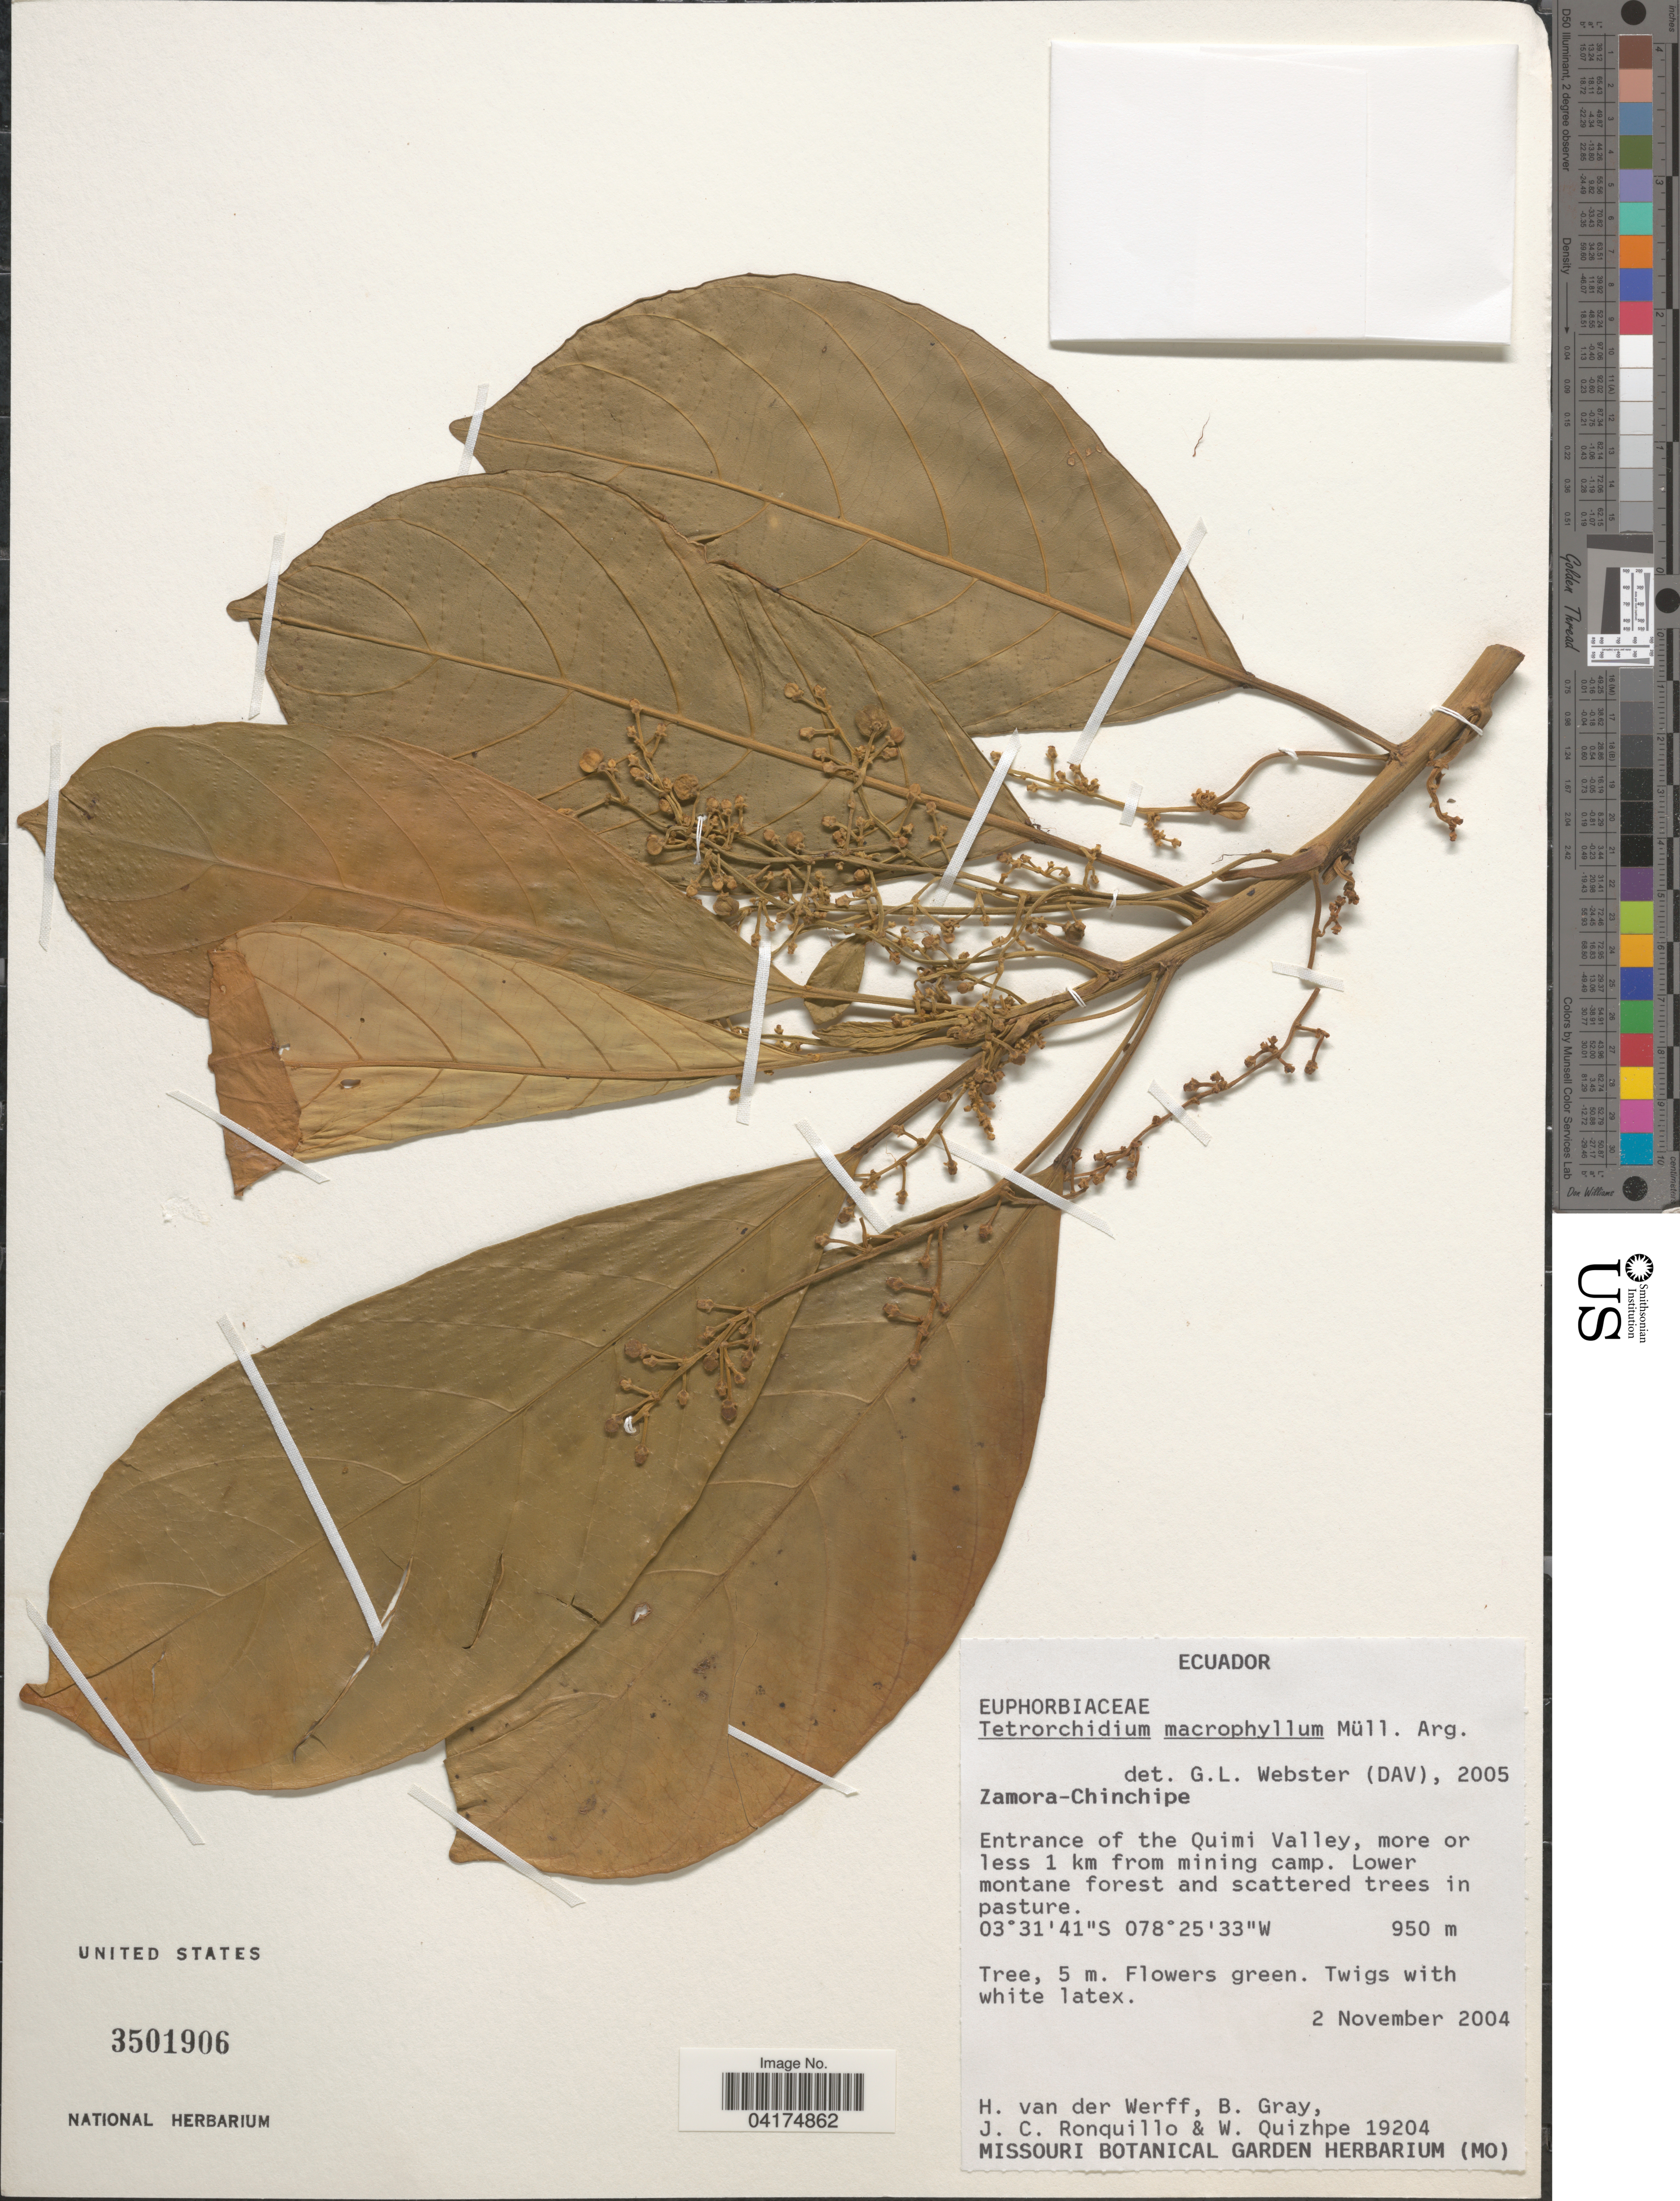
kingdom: Plantae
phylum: Tracheophyta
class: Magnoliopsida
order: Malpighiales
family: Euphorbiaceae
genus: Tetrorchidium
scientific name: Tetrorchidium macrophyllum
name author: Müll. Arg.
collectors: H. van der Werff, B. Gray, J. Ronquillo & W. Quizhpe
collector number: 19204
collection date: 2004-11-02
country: Ecuador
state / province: Zamora-Chinchipe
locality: Entrance of the Quimi Valley, more or less 1 km from mining camp.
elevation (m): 950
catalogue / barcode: US 3501906